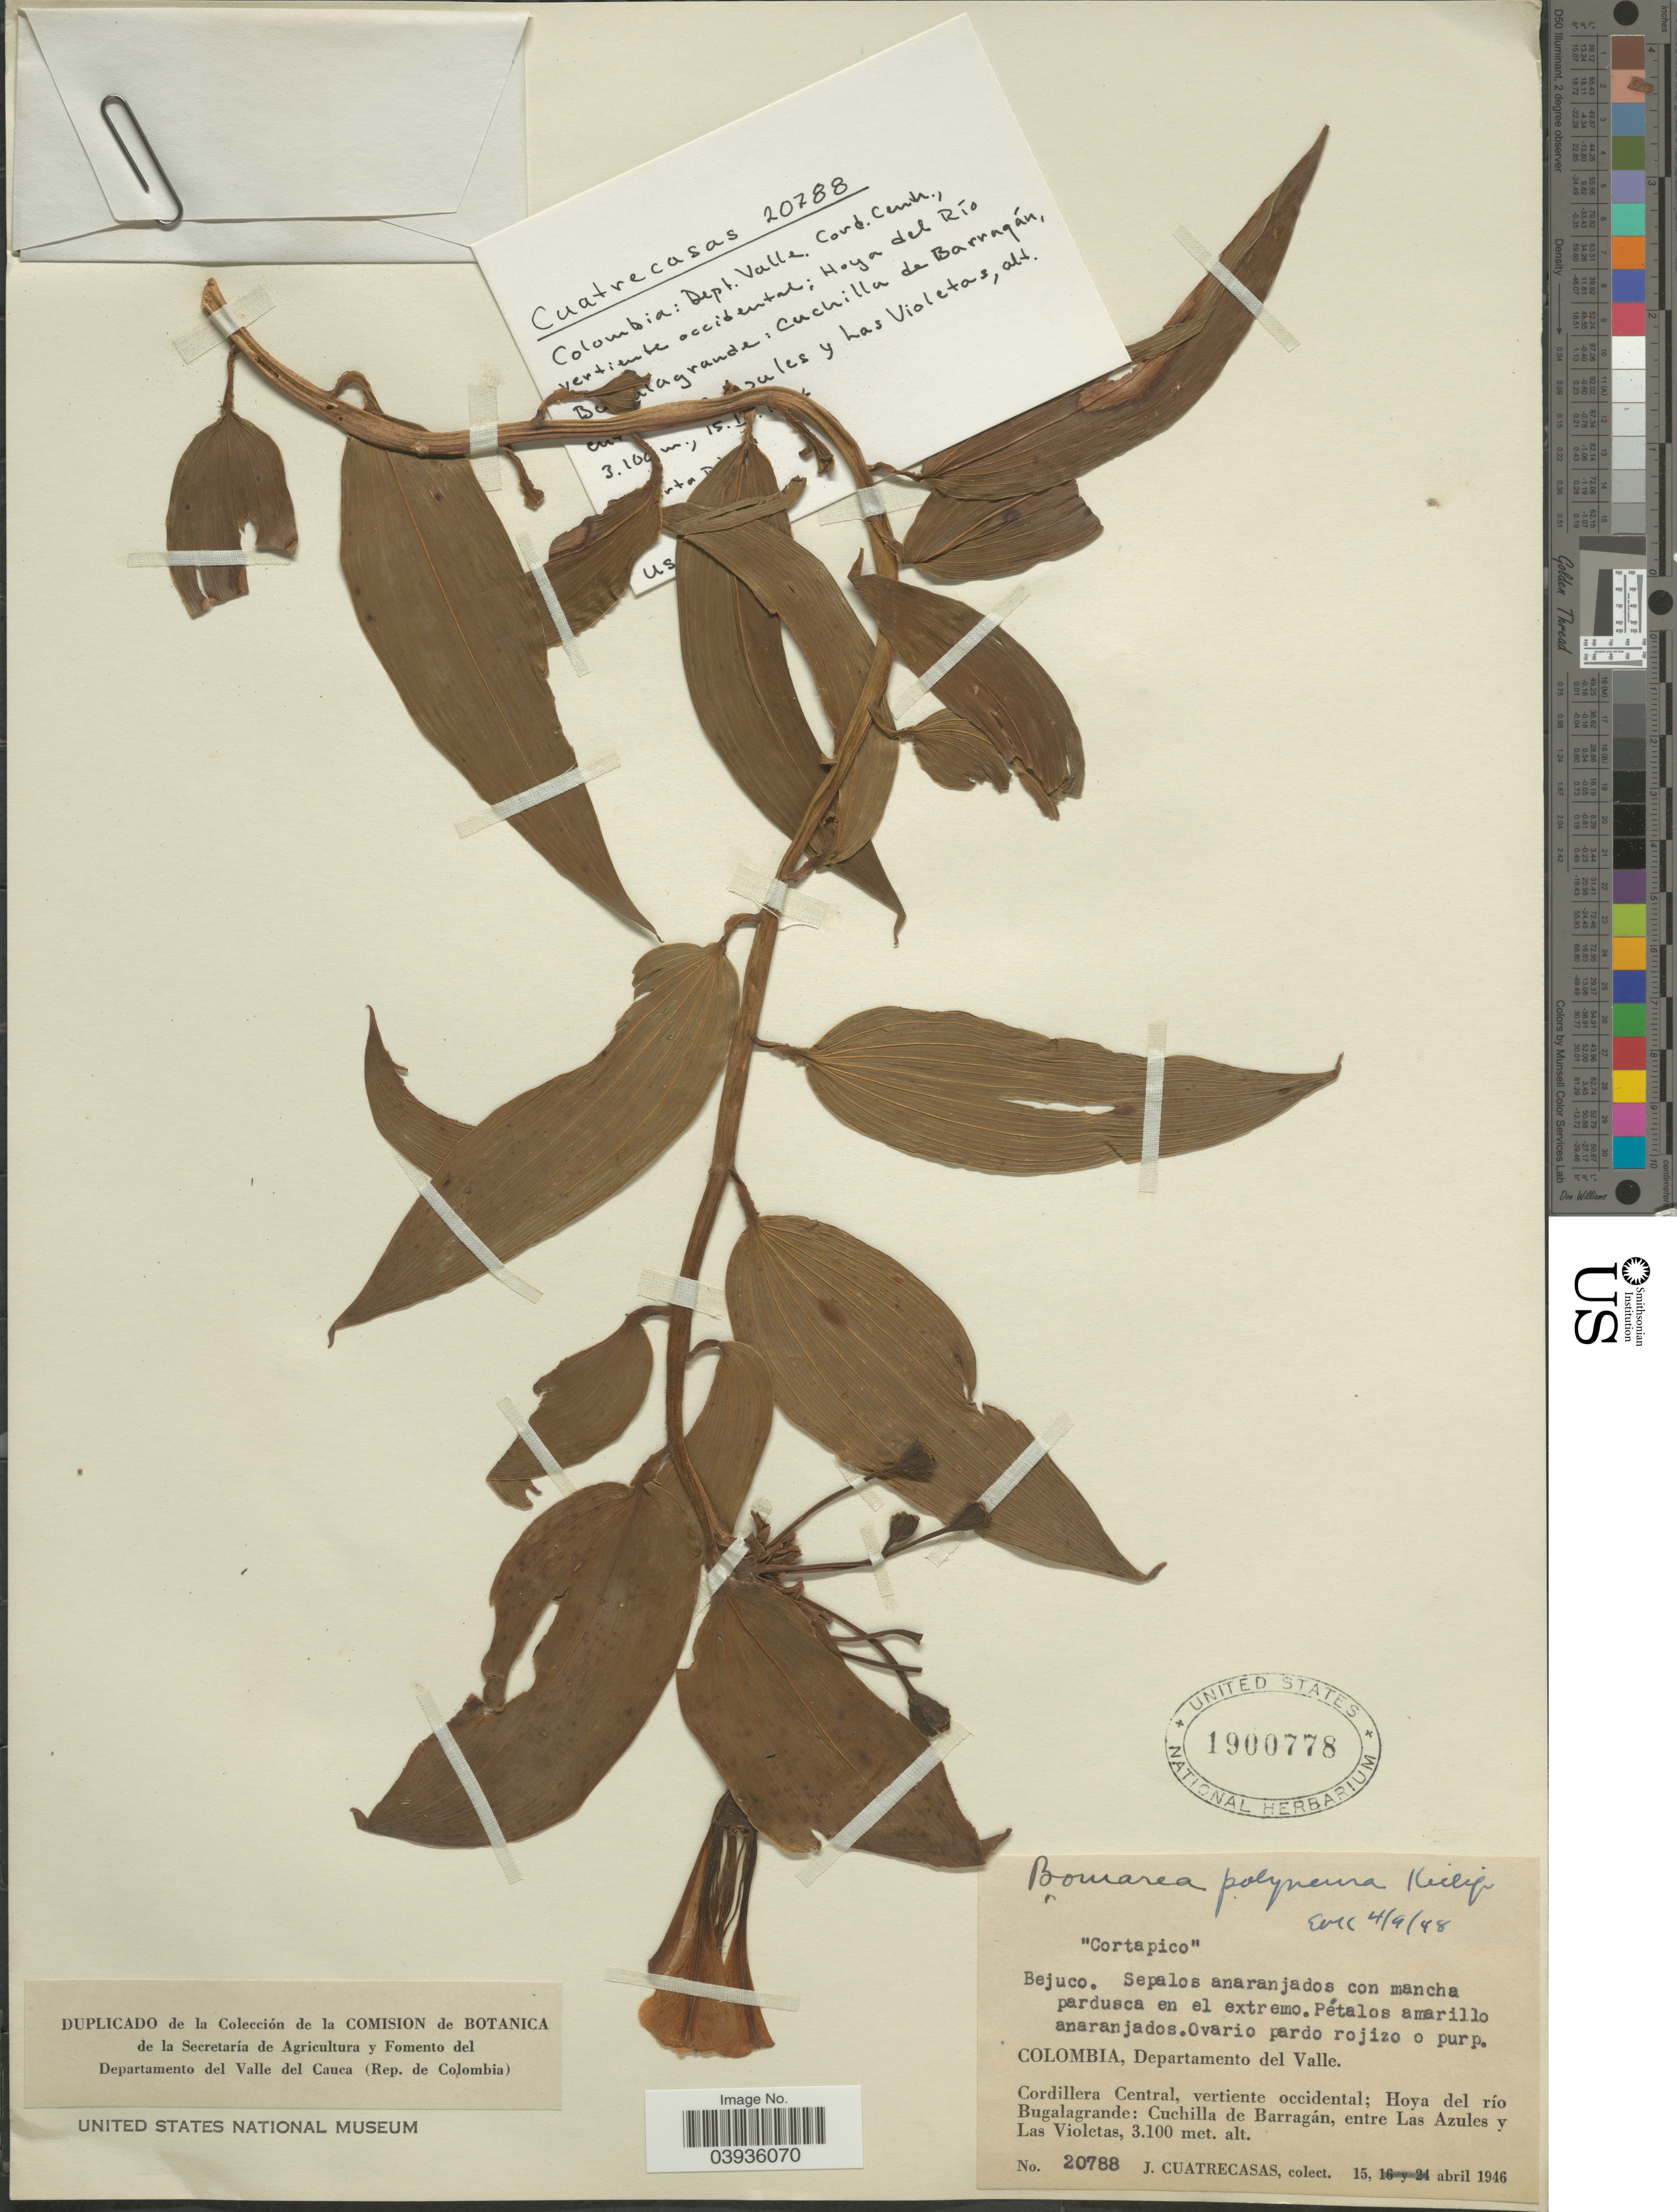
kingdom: Plantae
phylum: Tracheophyta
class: Liliopsida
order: Liliales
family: Alstroemeriaceae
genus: Bomarea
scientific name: Bomarea polyneura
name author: Killip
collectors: J. Cuatrecasas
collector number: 20788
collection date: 1946-04-15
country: Colombia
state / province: Valle del Cauca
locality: Departamento del Valle. Cordillera Central, vertiente occidental; Hoya del río Bugalagrande: Cuchilla de Barragán, entre Las Azules y Las Violetas.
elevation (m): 3100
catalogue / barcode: US 1900778